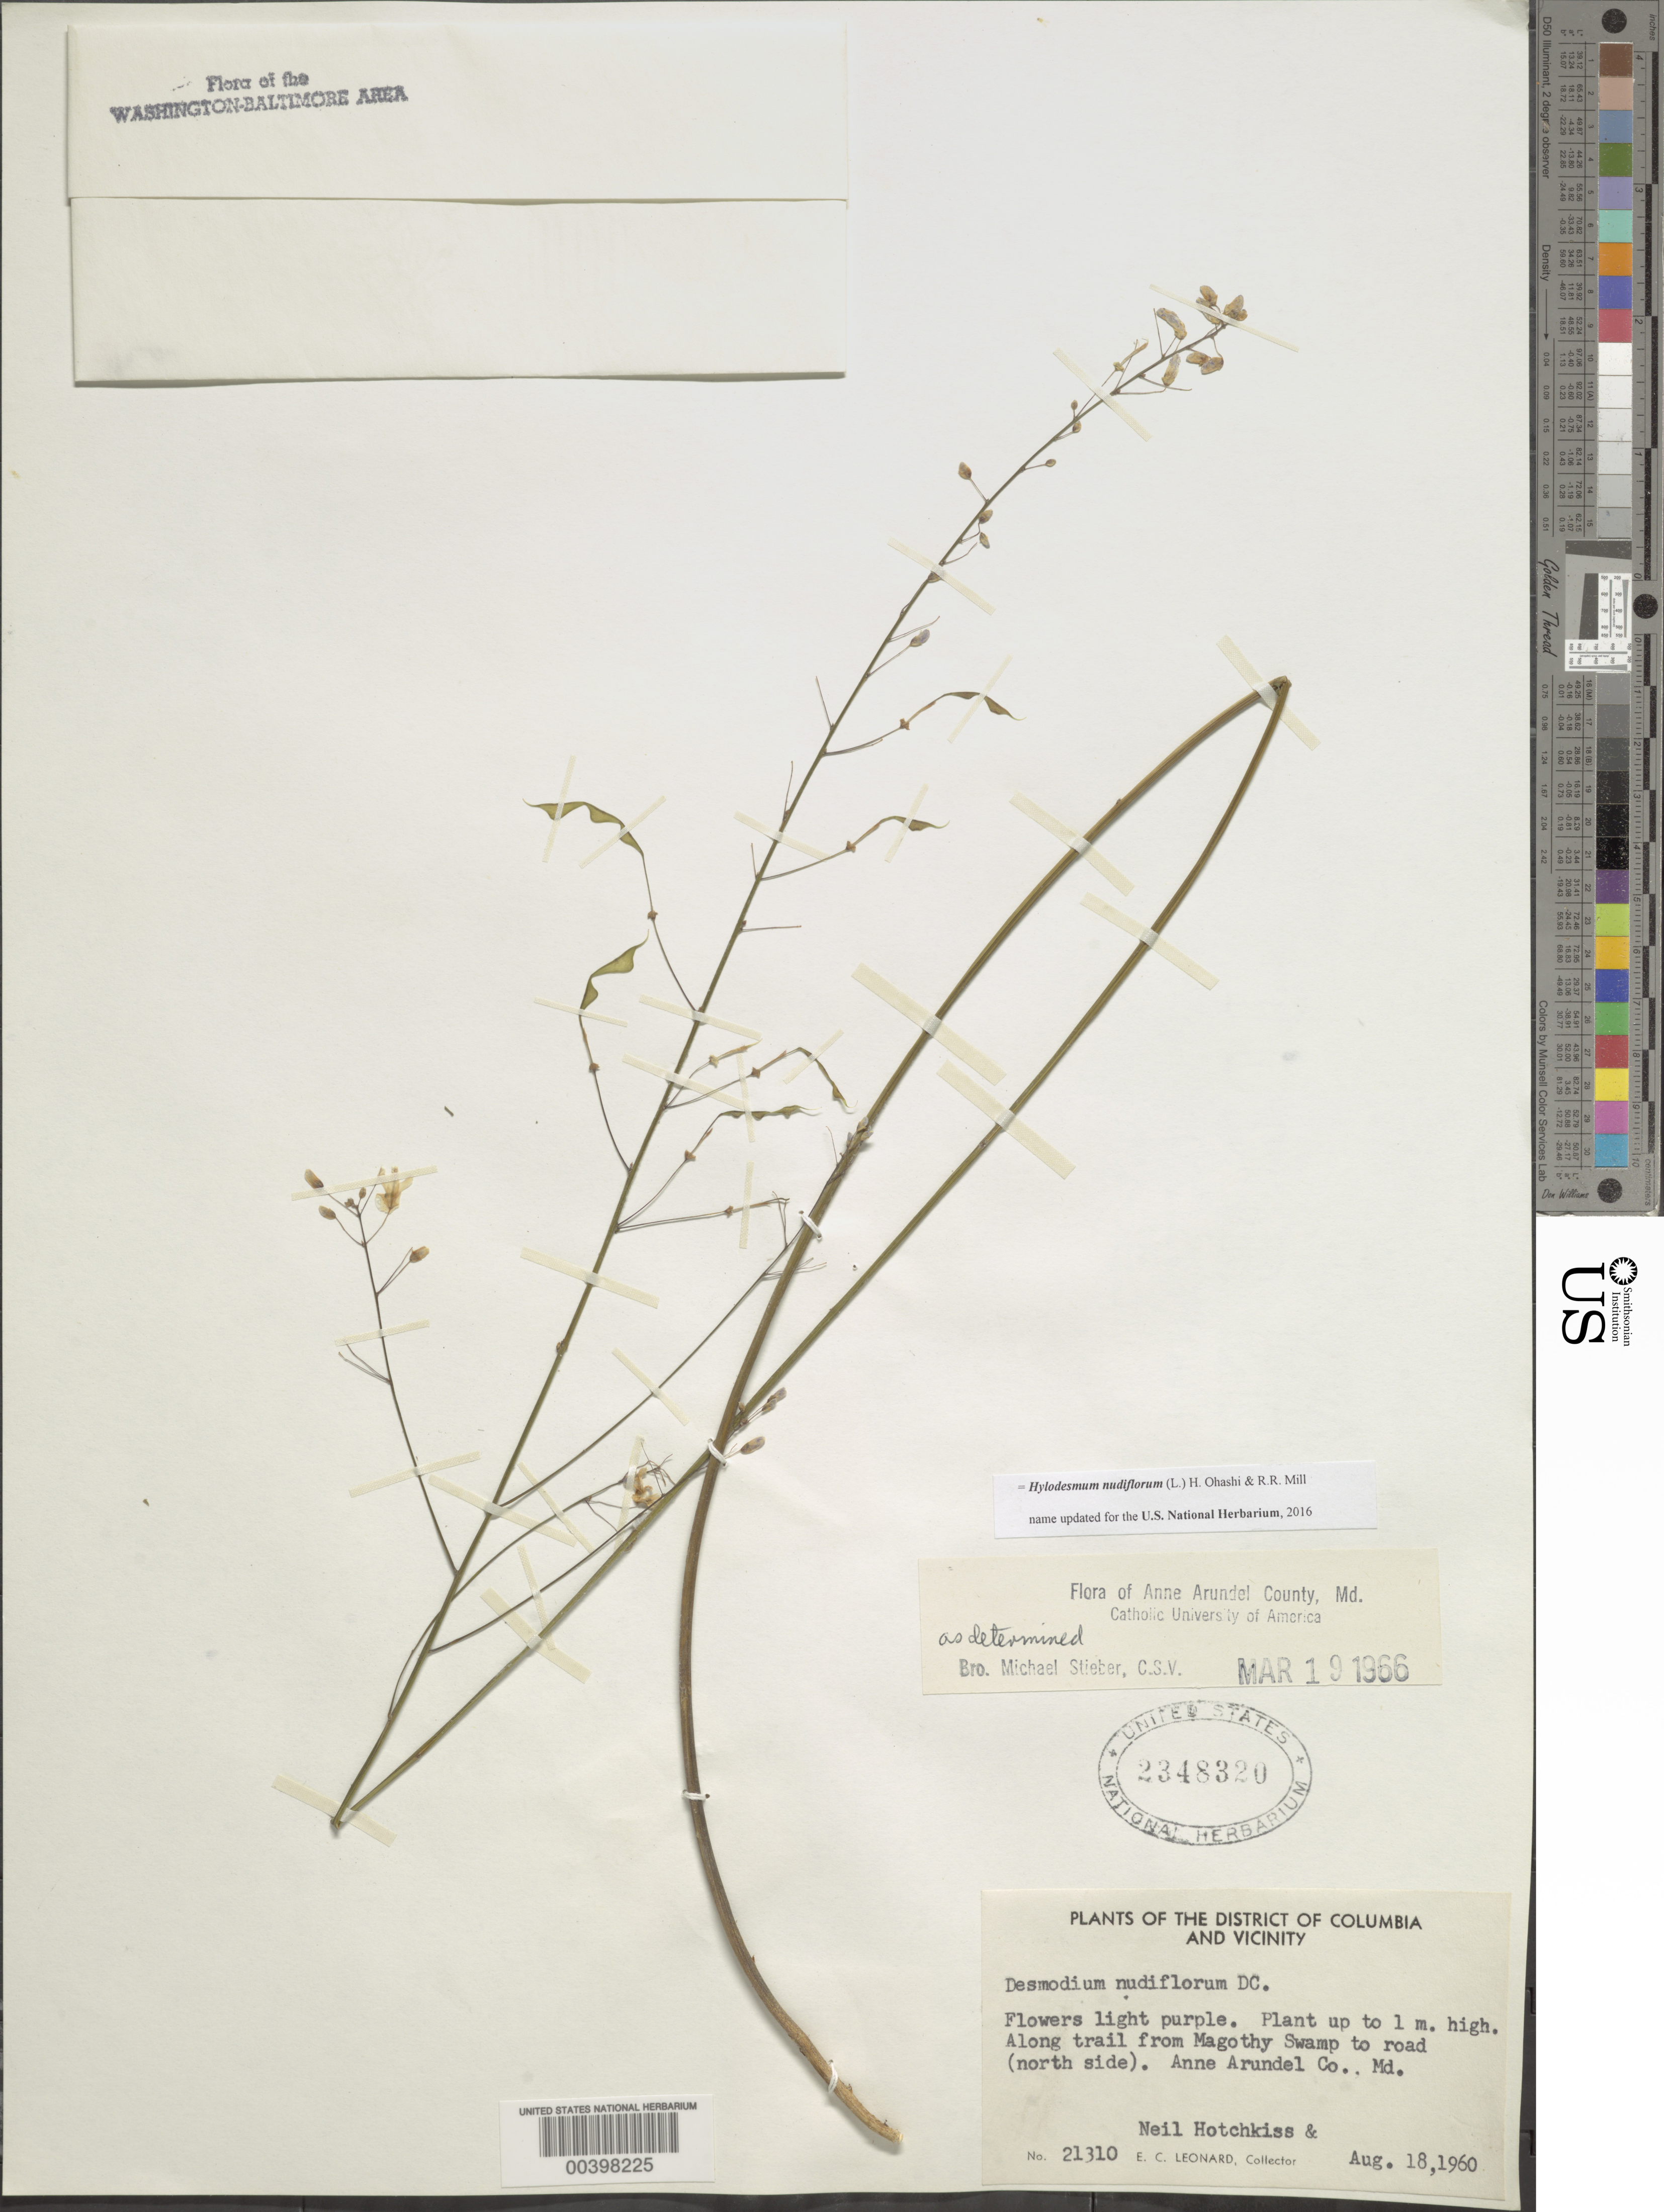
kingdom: Plantae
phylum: Tracheophyta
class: Magnoliopsida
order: Fabales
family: Fabaceae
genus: Hylodesmum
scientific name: Hylodesmum nudiflorum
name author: (L.) H. Ohashi & R.R. Mill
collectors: N. Hotchkiss & E. C. Leonard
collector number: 21310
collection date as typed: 18 Aug 1960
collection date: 1960-08-18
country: United States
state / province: Maryland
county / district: Anne Arundel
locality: Magothy Swamp to road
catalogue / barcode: US 2348320